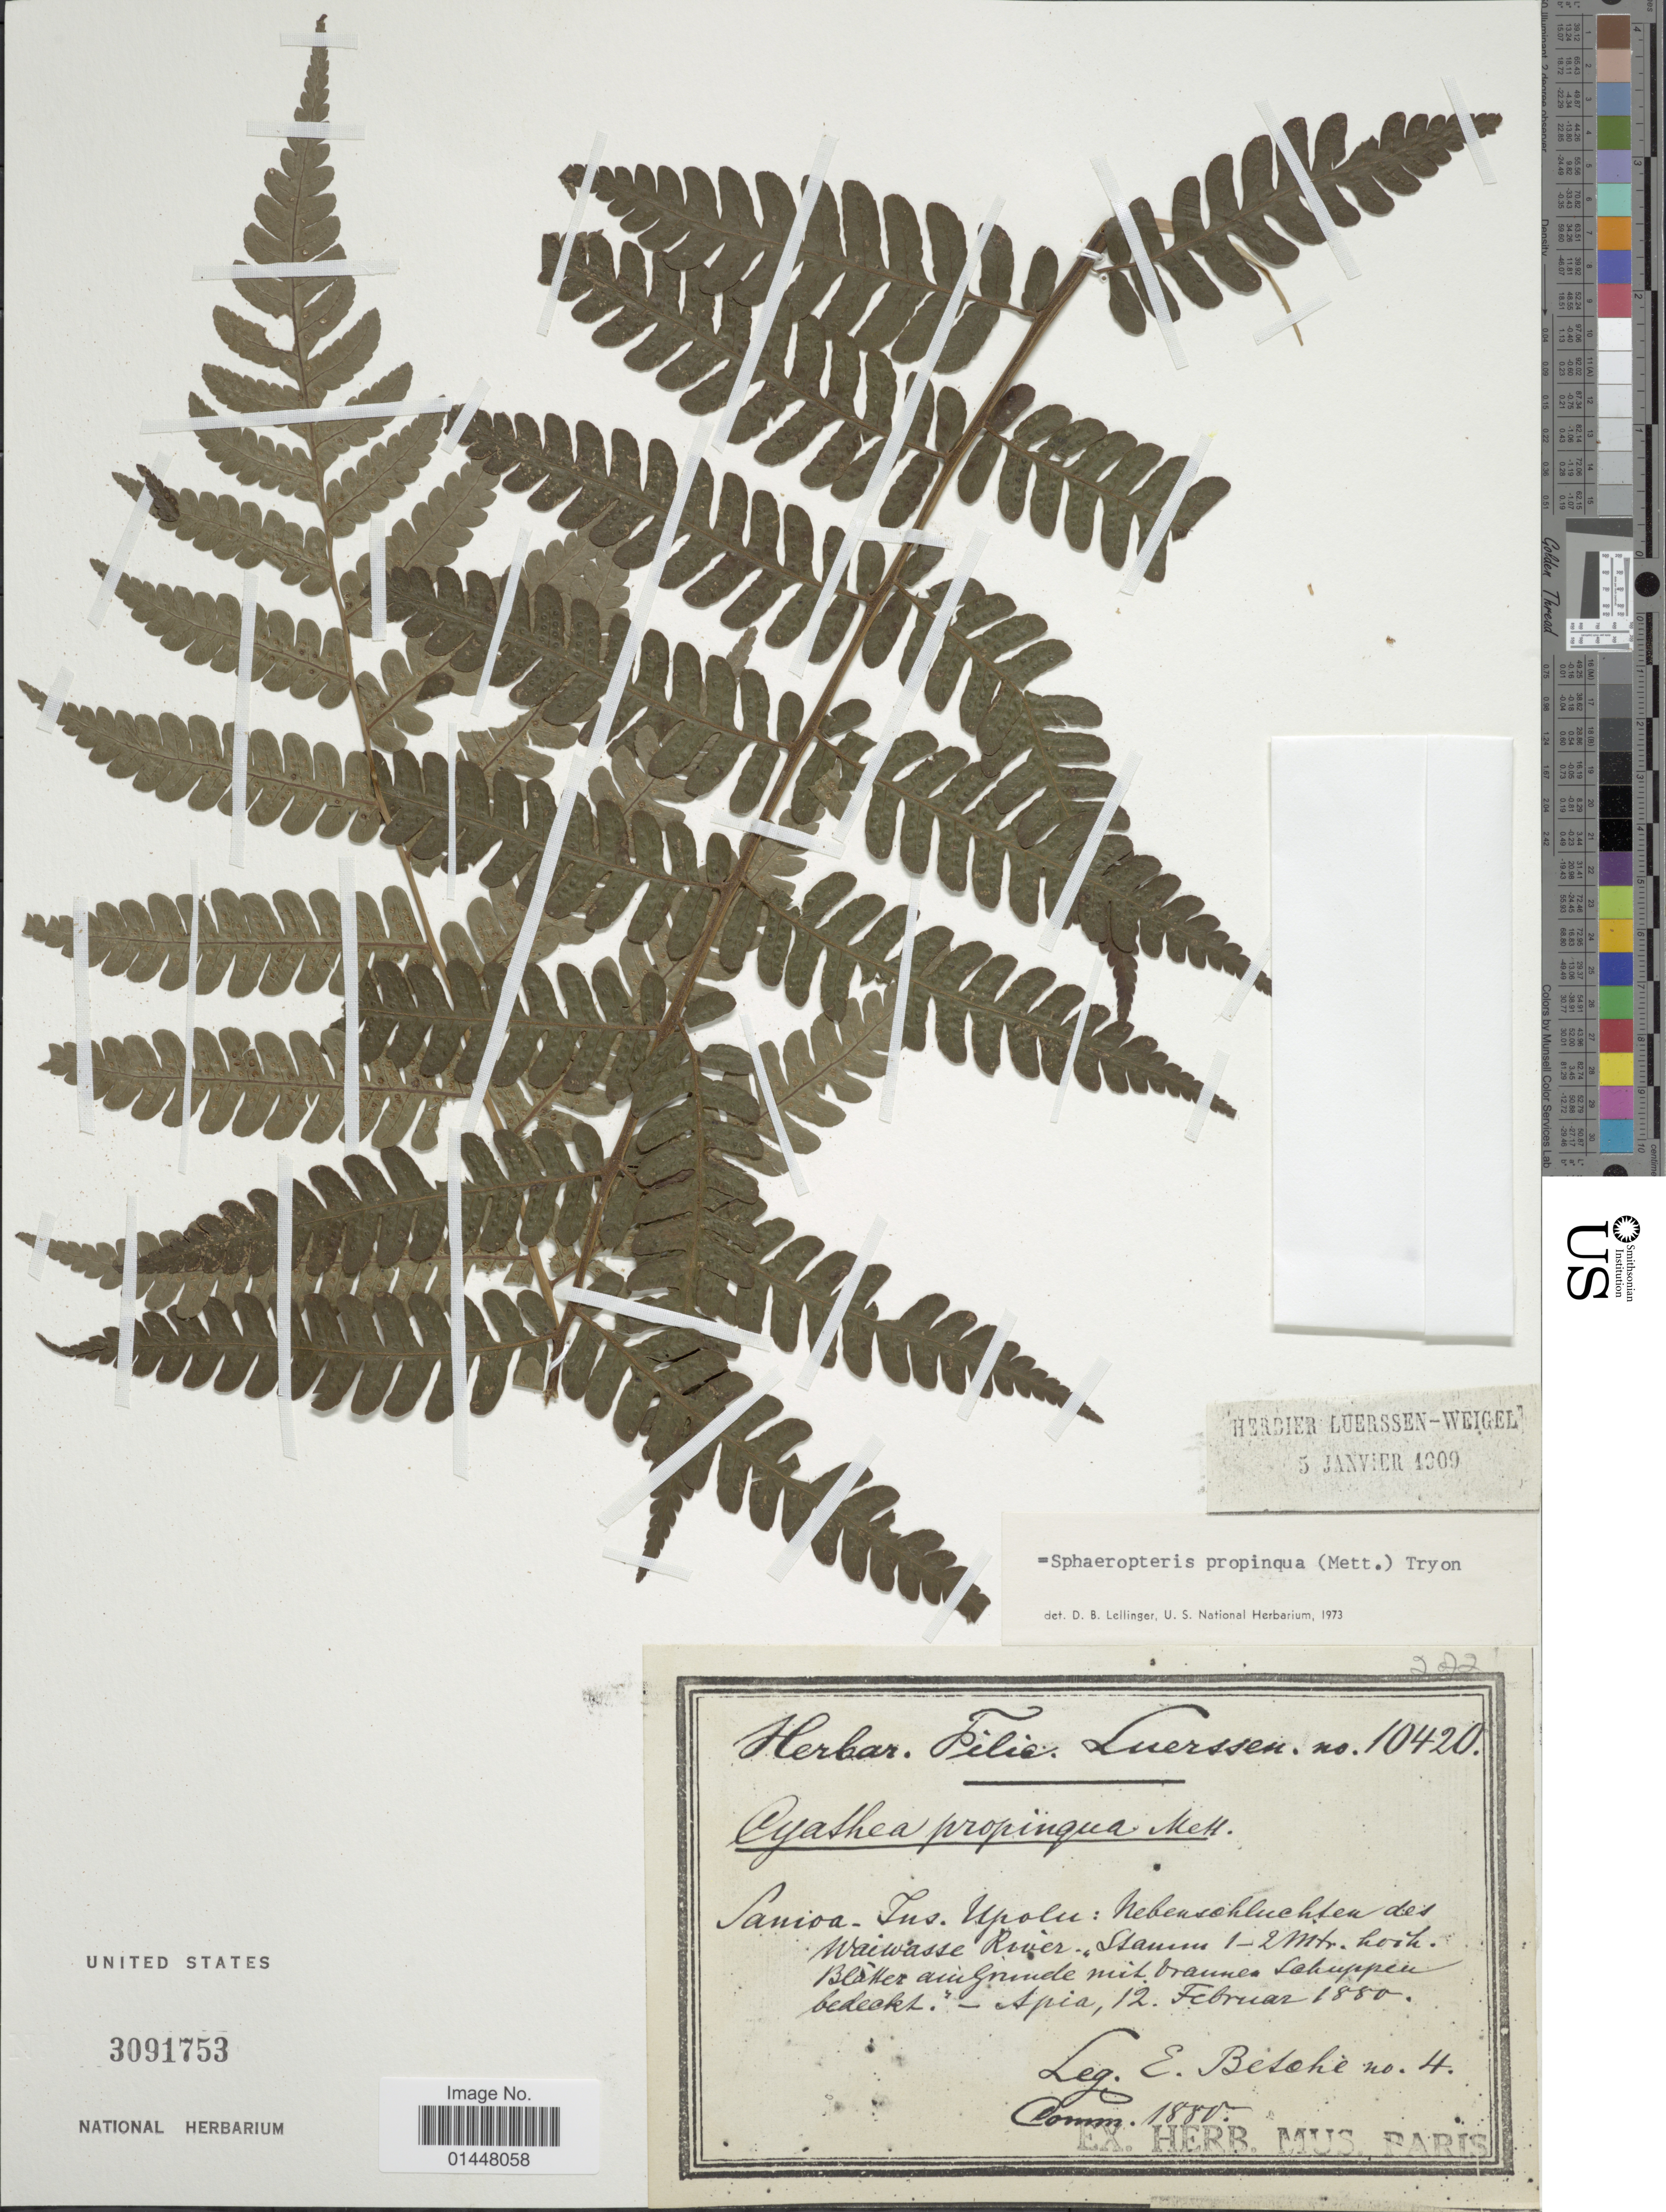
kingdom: Plantae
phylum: Tracheophyta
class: Polypodiopsida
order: Cyatheales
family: Cyatheaceae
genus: Sphaeropteris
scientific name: Sphaeropteris propinqua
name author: (Mett.) R.M. Tryon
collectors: Besche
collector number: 4/10420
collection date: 1880-02-12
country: Samoa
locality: Samoa-Ins. Upolu: Nebeusoklue des Waiwasse River. Staum 1-2 mtr. koik Blecklz auignade uuit Braume. Sokuppen bedeckl-Apia [interpreted]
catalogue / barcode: US 3091753